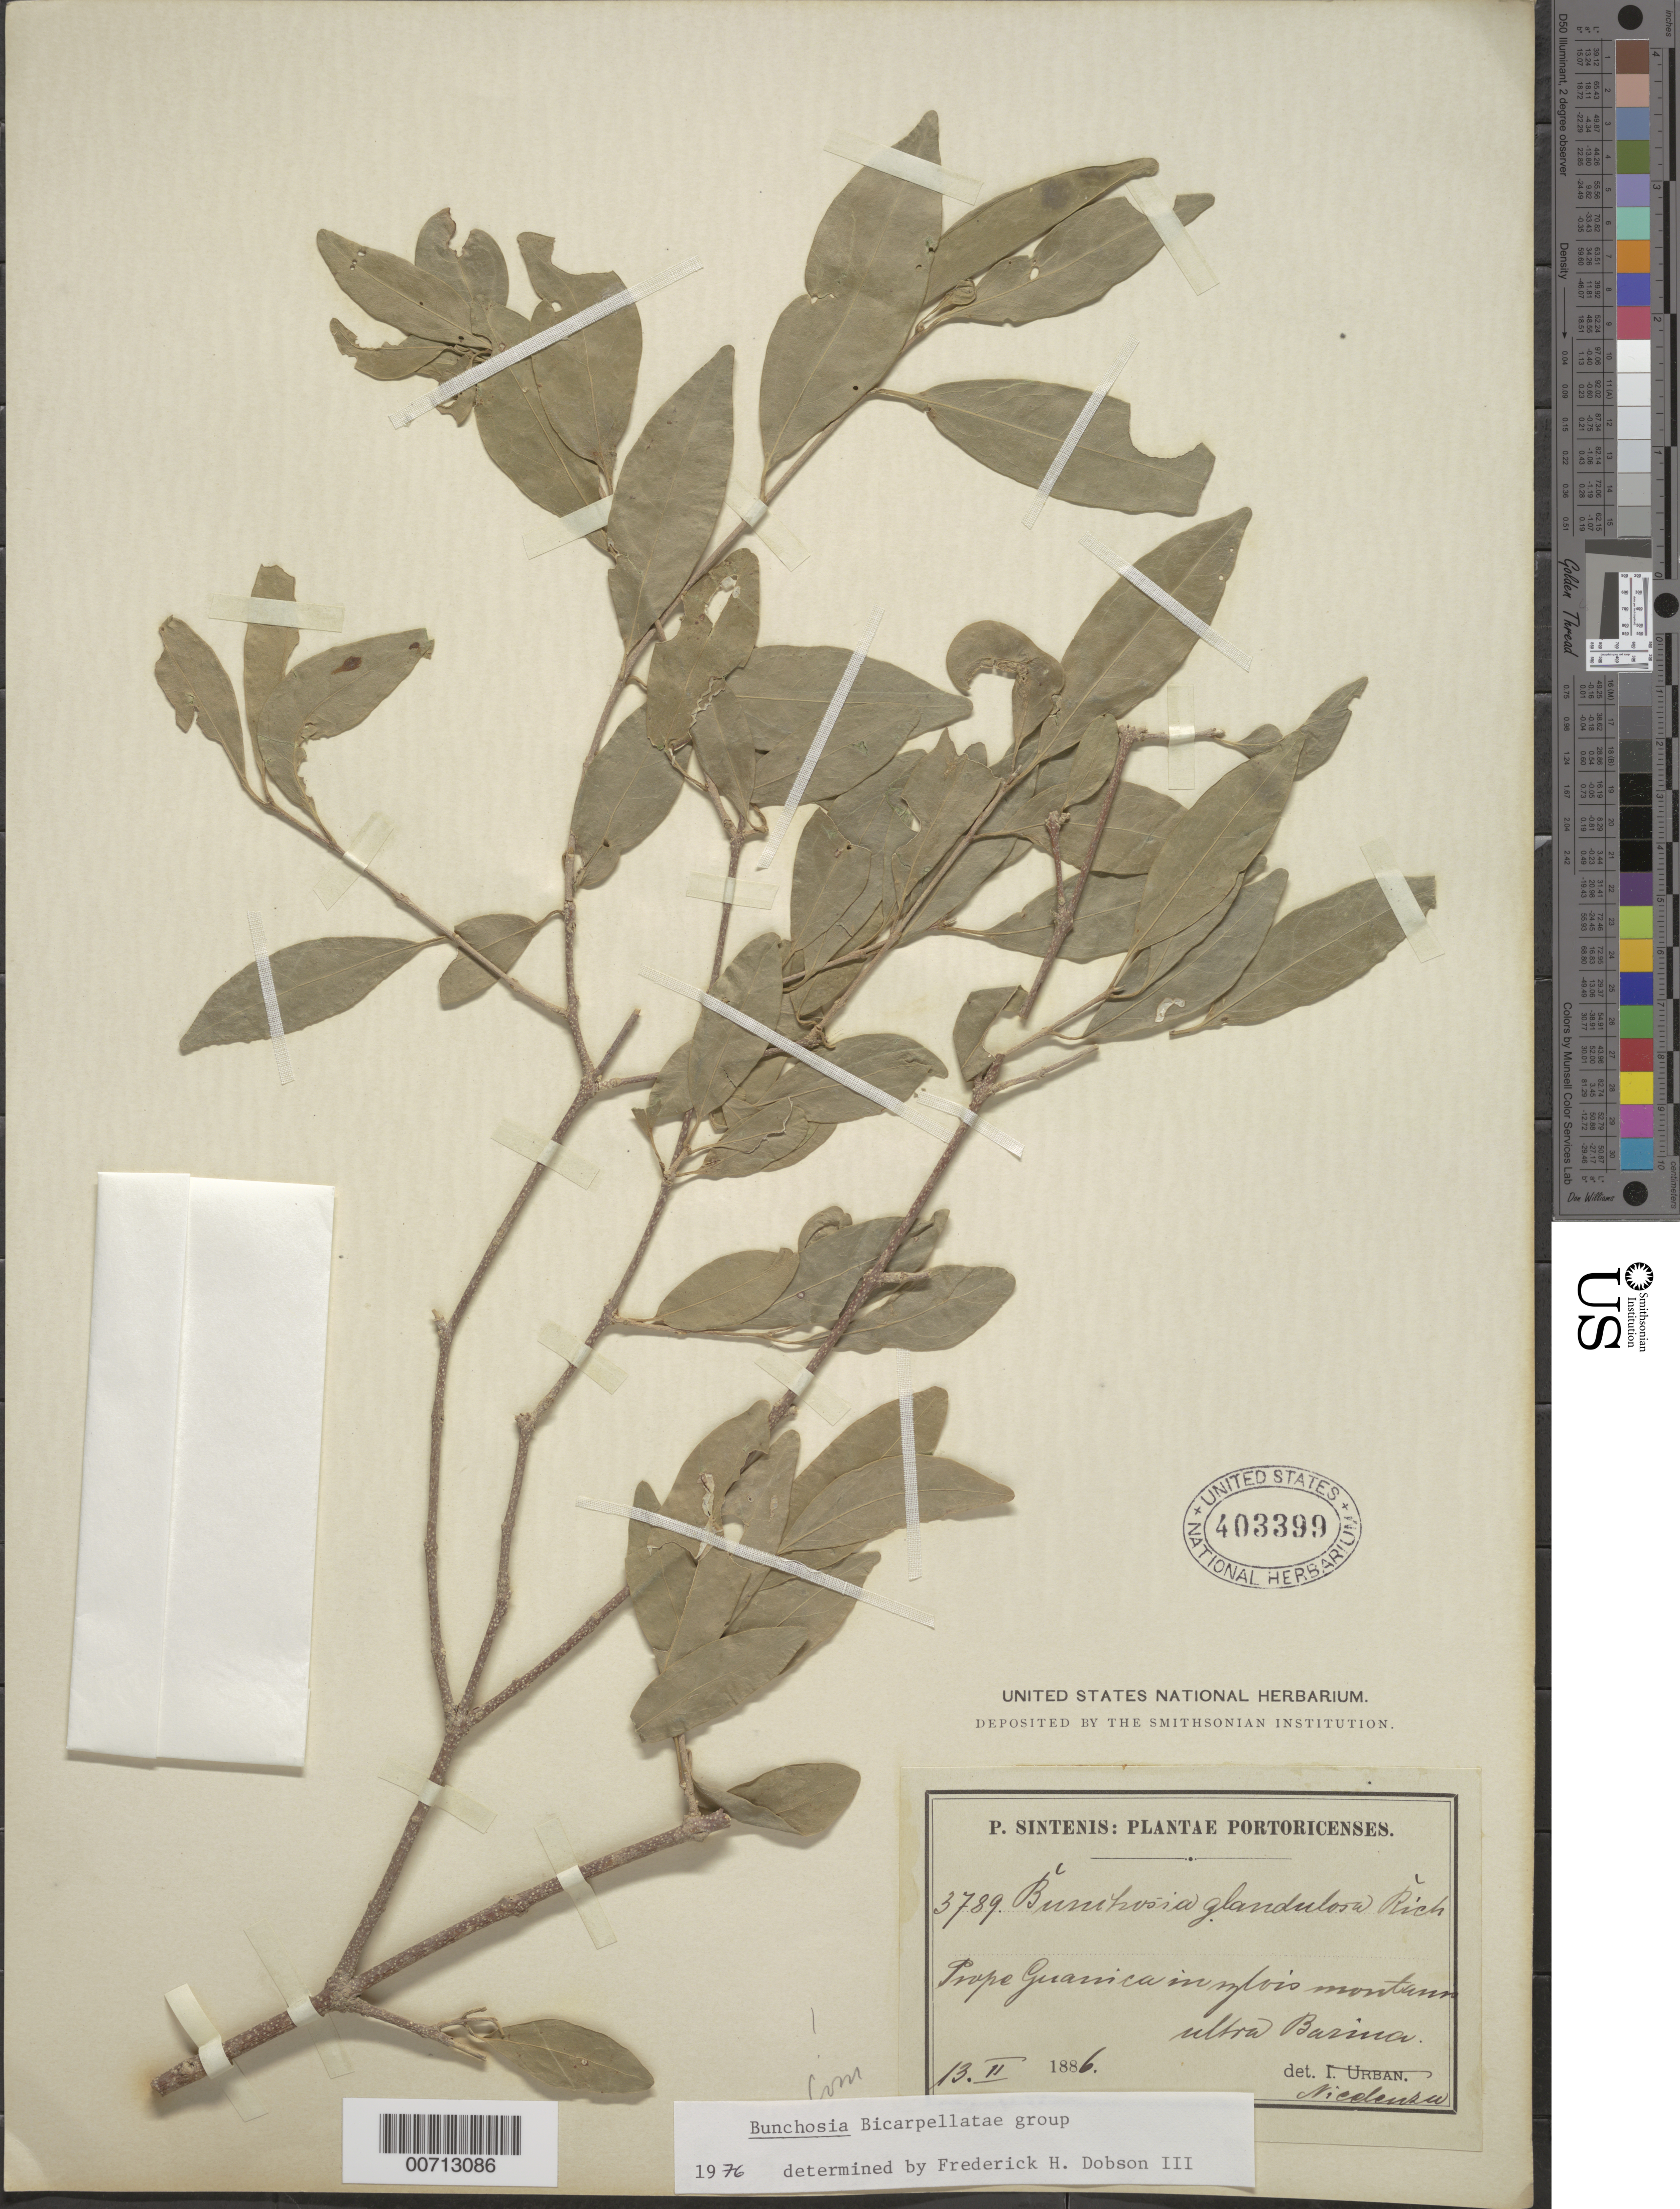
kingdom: Plantae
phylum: Tracheophyta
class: Magnoliopsida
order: Malpighiales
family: Malpighiaceae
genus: Bunchosia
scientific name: Bunchosia glandulosa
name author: (Cav.) Rich. ex Juss.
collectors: P. Sintenis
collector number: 3789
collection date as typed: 13 Feb 1886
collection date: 1886-02-13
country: Puerto Rico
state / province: Guanica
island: Greater Antilles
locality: Prope Guanica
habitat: In sylvis montanis ultra Barima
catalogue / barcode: US 403399